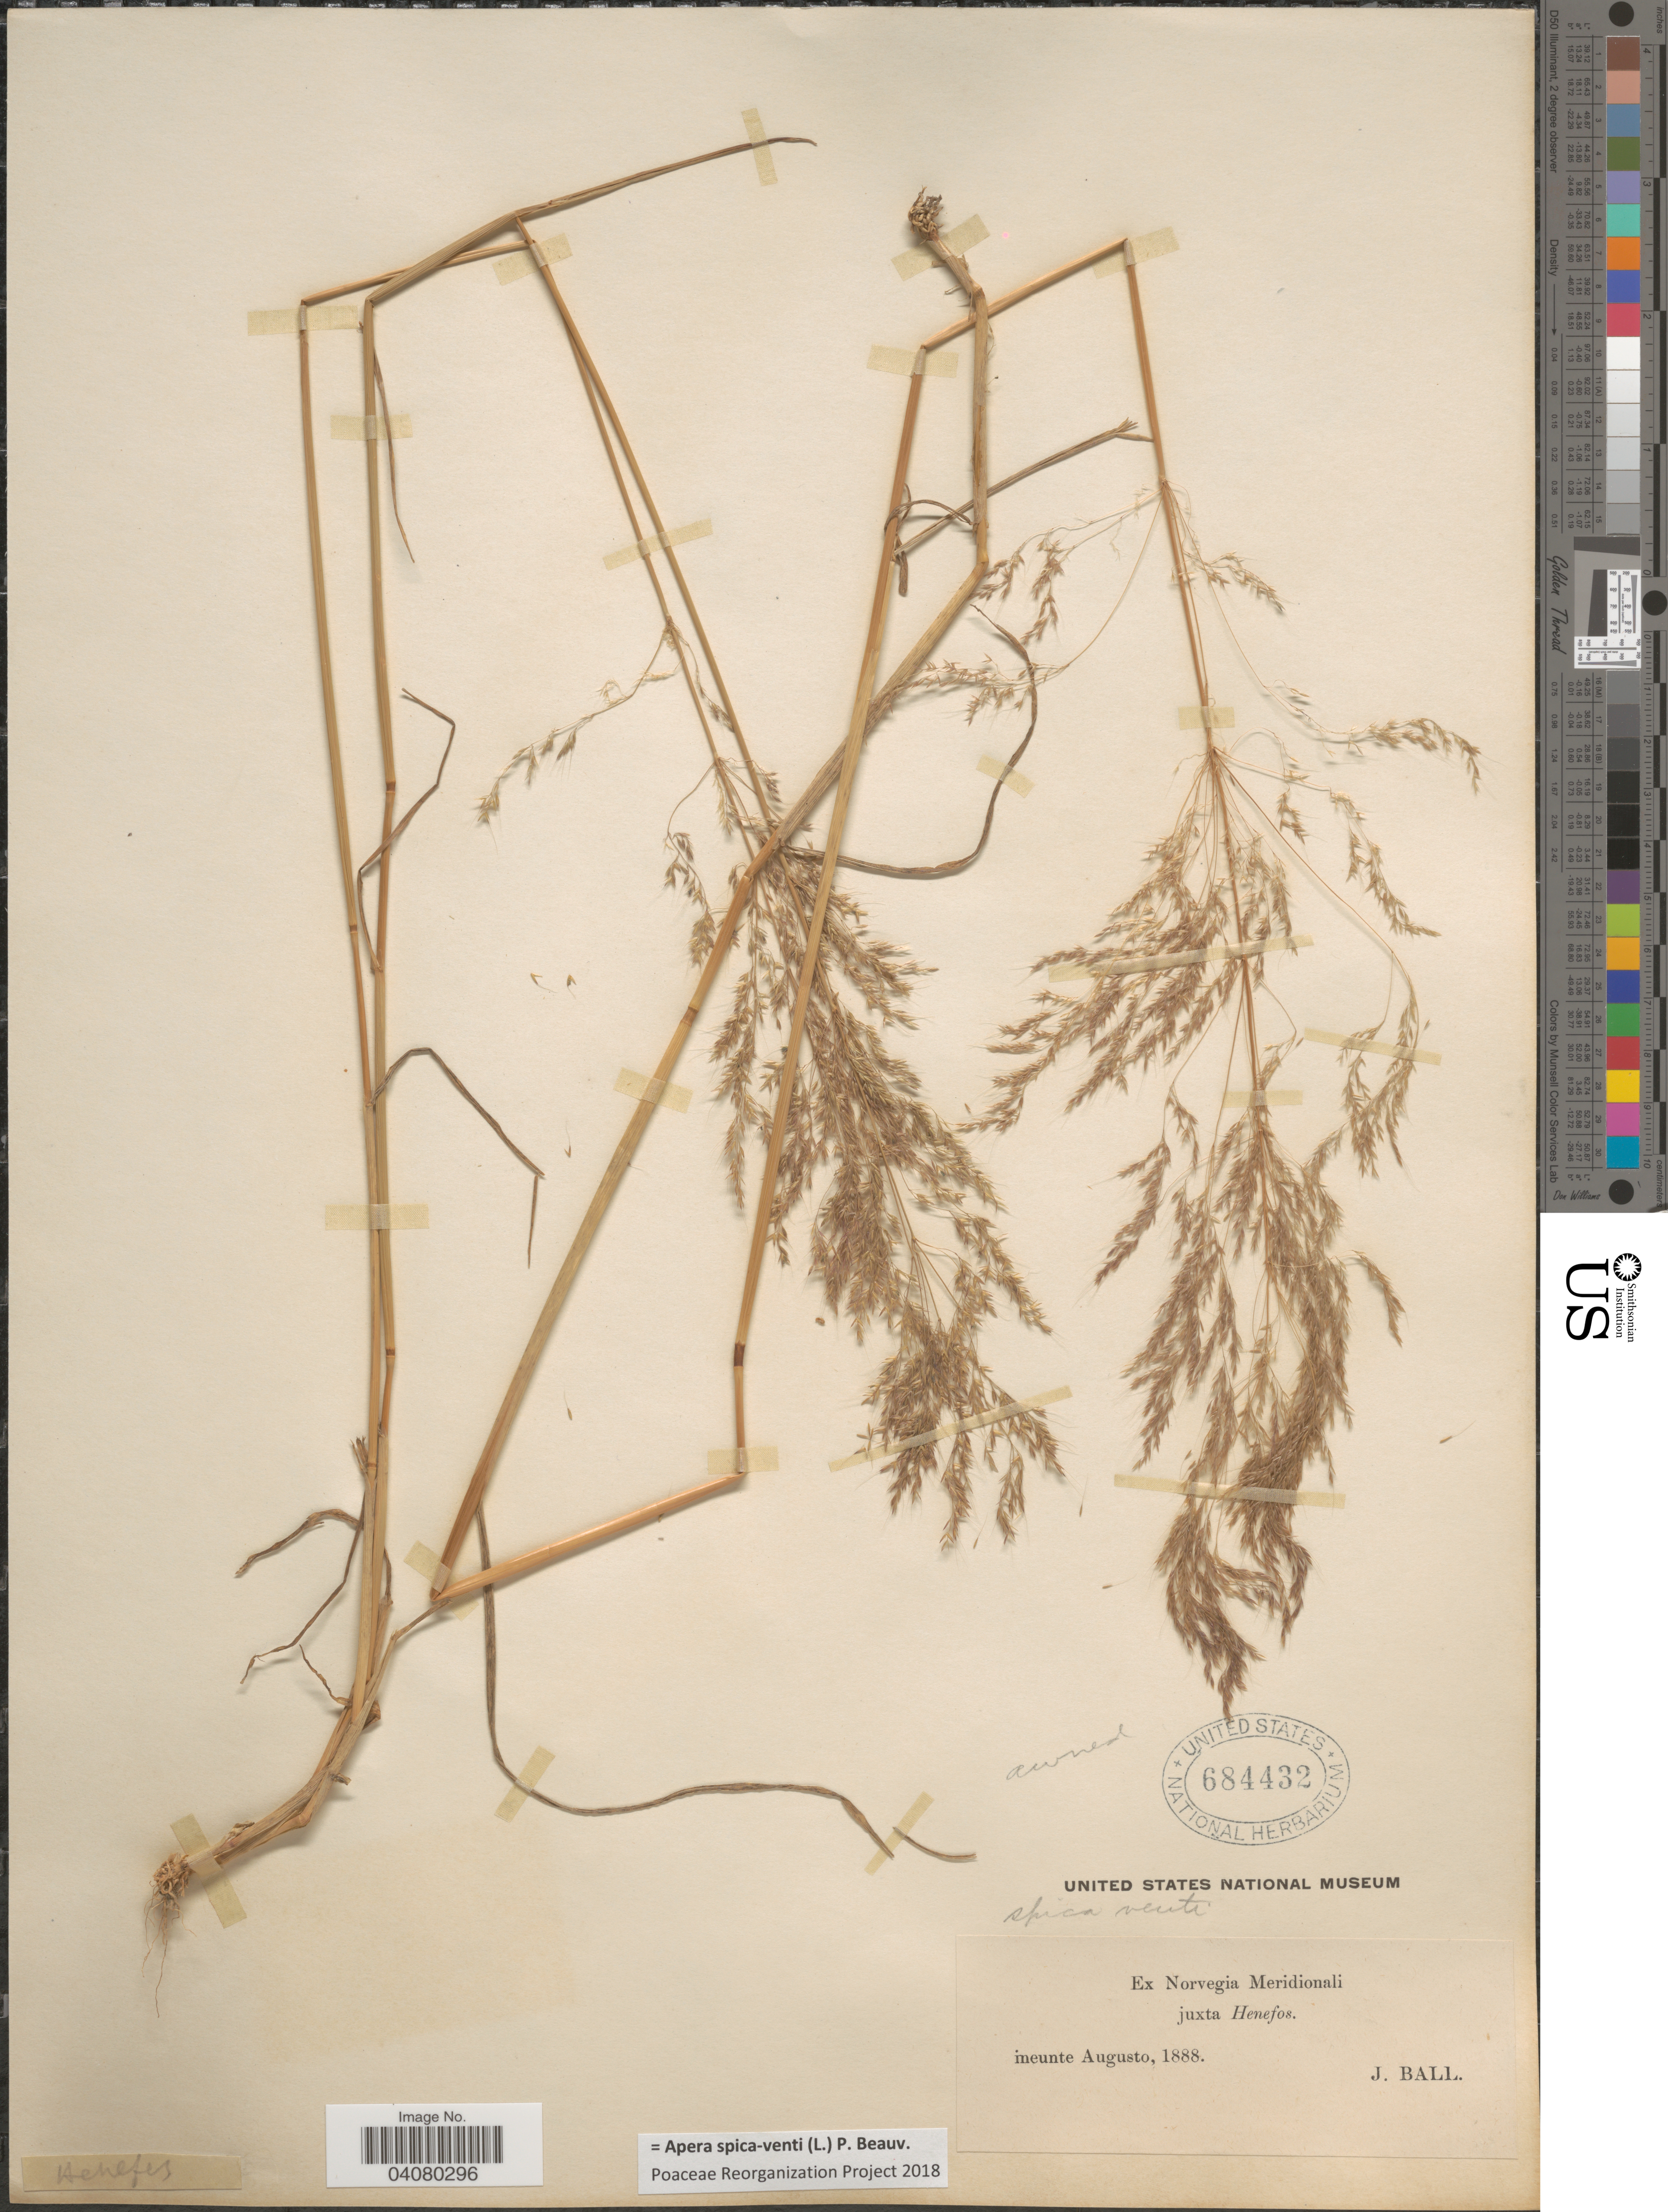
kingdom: Plantae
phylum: Tracheophyta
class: Liliopsida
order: Poales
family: Poaceae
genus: Apera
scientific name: Apera spica-venti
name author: (L.) P. Beauv.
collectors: J. Ball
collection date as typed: ineunte Augusto, 1888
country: Norway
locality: Ex Norvegia Meridionali Juxta Henefos.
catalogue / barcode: US 684432